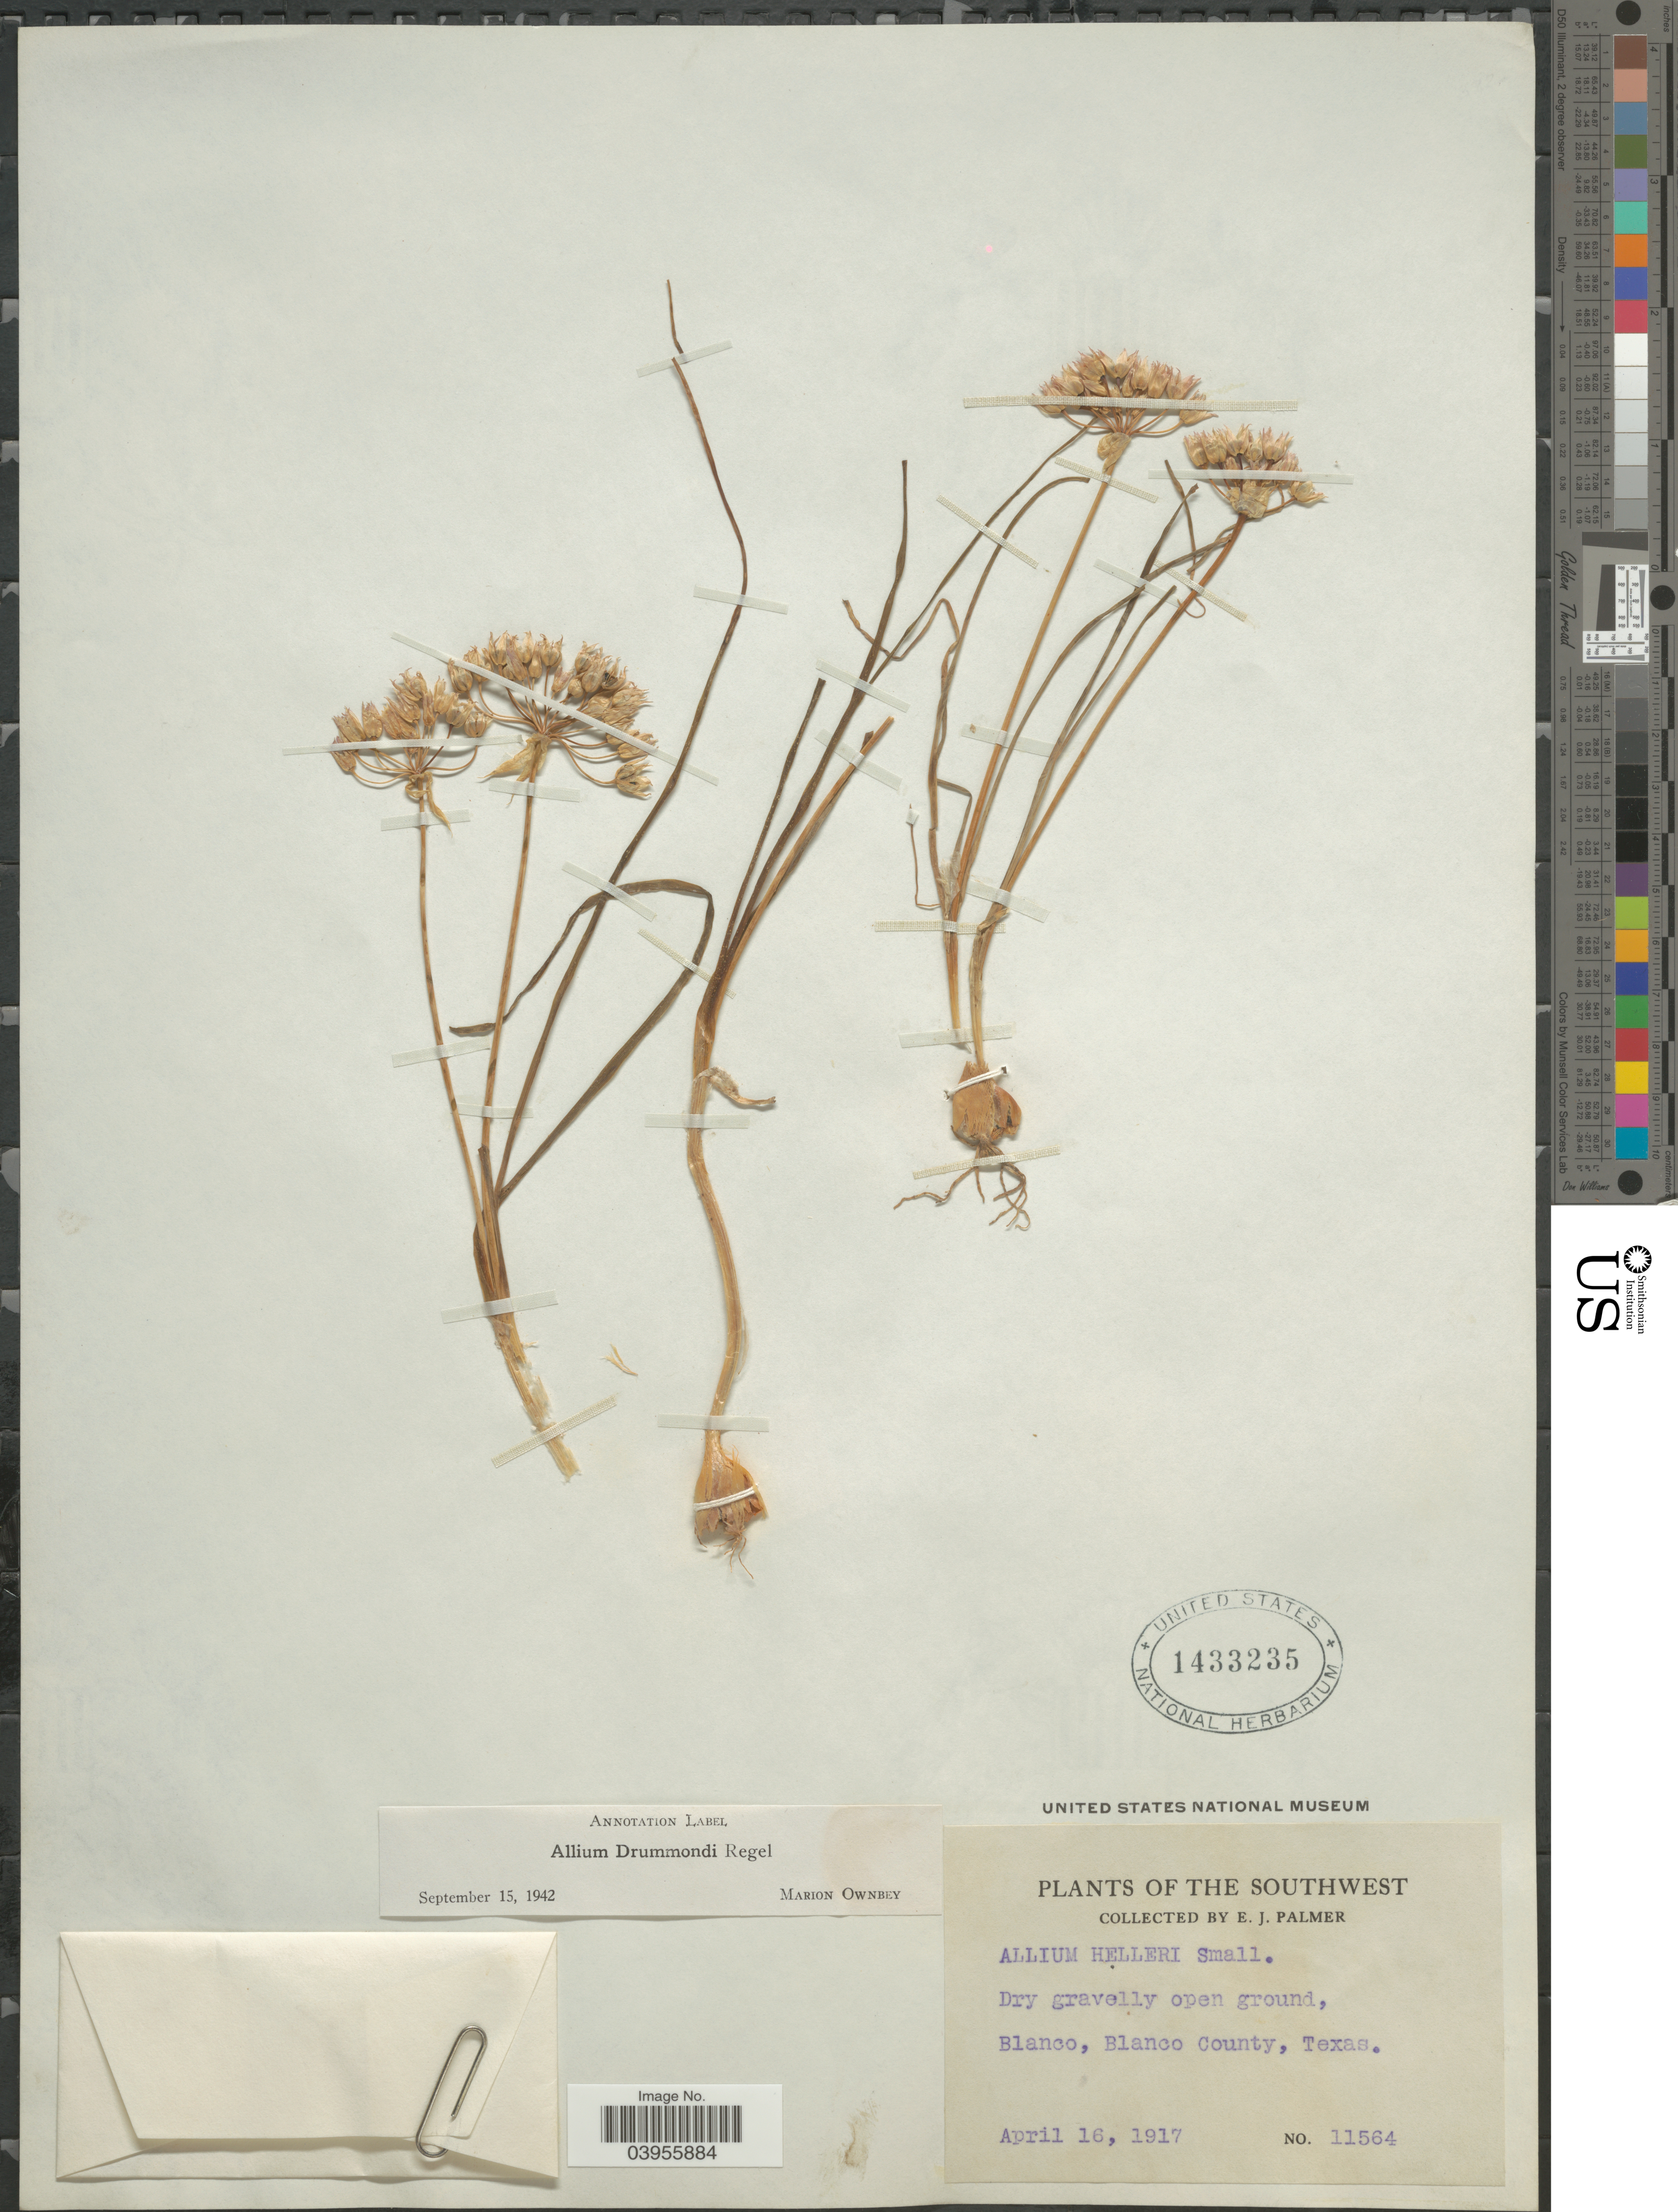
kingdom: Plantae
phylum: Tracheophyta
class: Liliopsida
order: Asparagales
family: Amaryllidaceae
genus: Allium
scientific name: Allium drummondii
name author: Regel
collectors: E. J. Palmer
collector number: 11564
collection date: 1917-04-16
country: United States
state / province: Texas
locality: The Southwest. Blanco, Blacno County.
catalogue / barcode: US 1433235